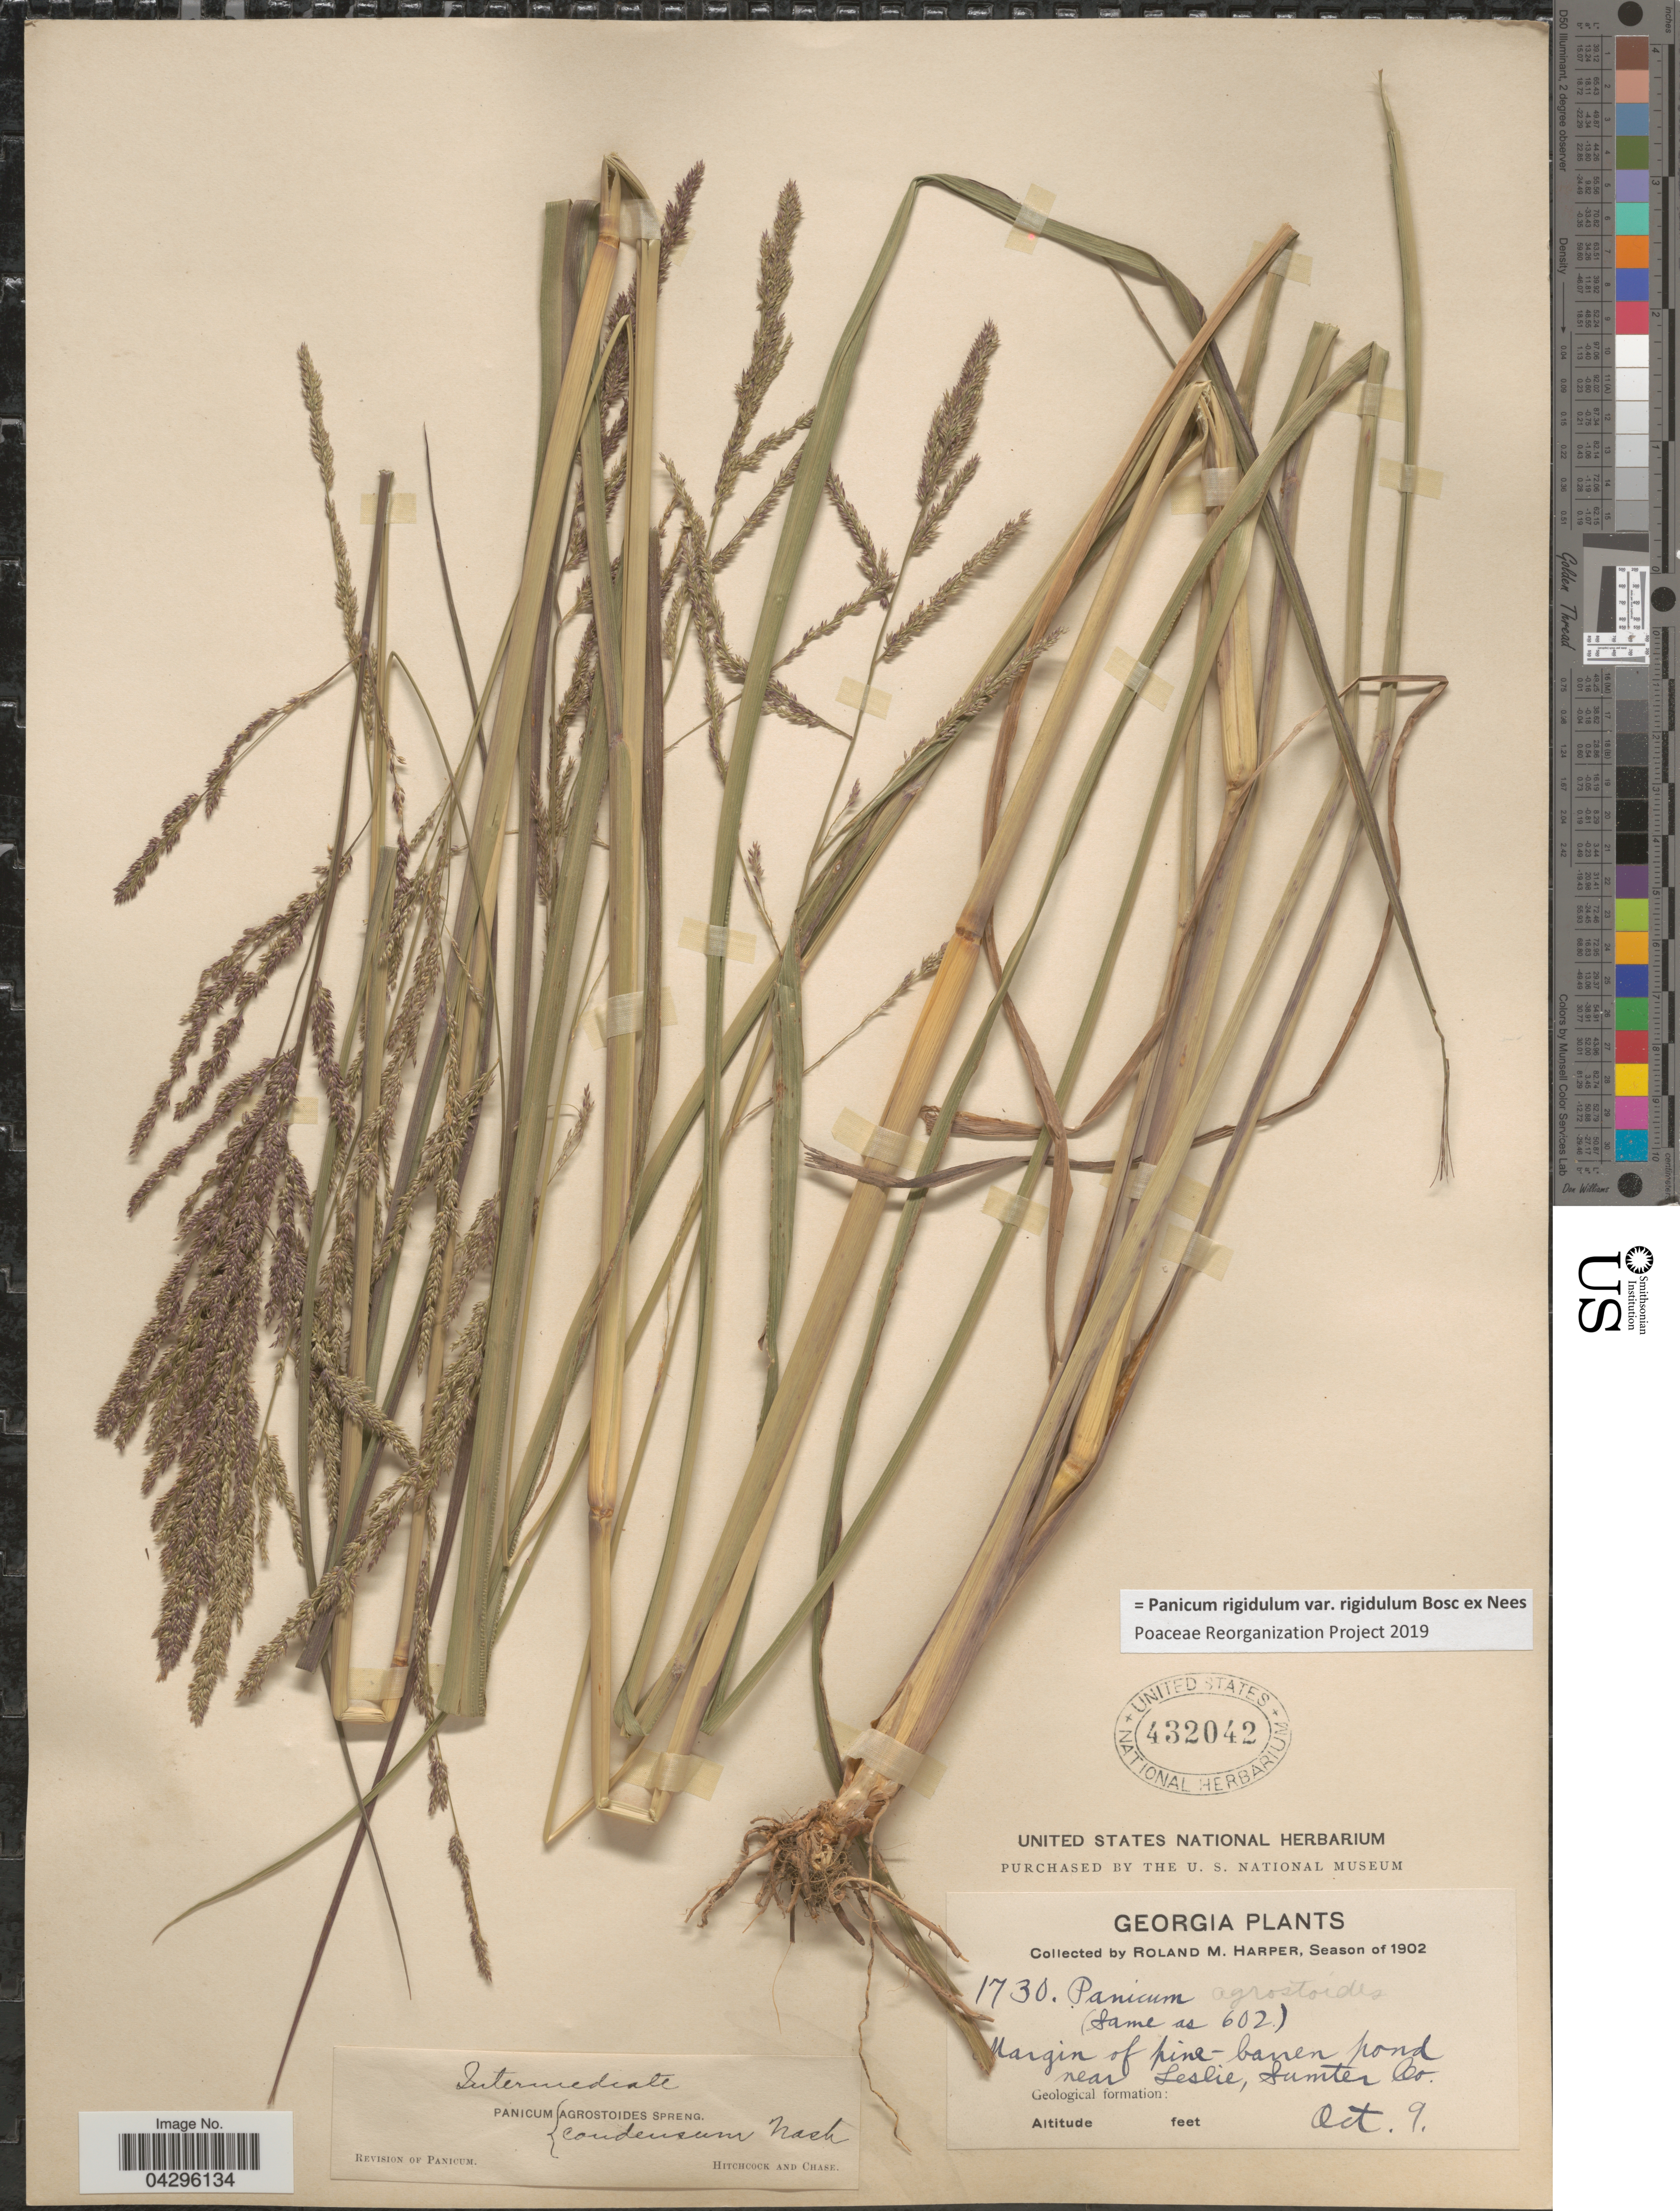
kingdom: Plantae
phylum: Tracheophyta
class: Liliopsida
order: Poales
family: Poaceae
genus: Panicum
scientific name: Panicum rigidulum var. rigidulum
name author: Bosc ex Nees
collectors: R. M. Harper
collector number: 1730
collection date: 1902-10-09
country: United States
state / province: Georgia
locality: Margin of pine-barren pond near Leslie, Sumter Co.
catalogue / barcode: US 432042